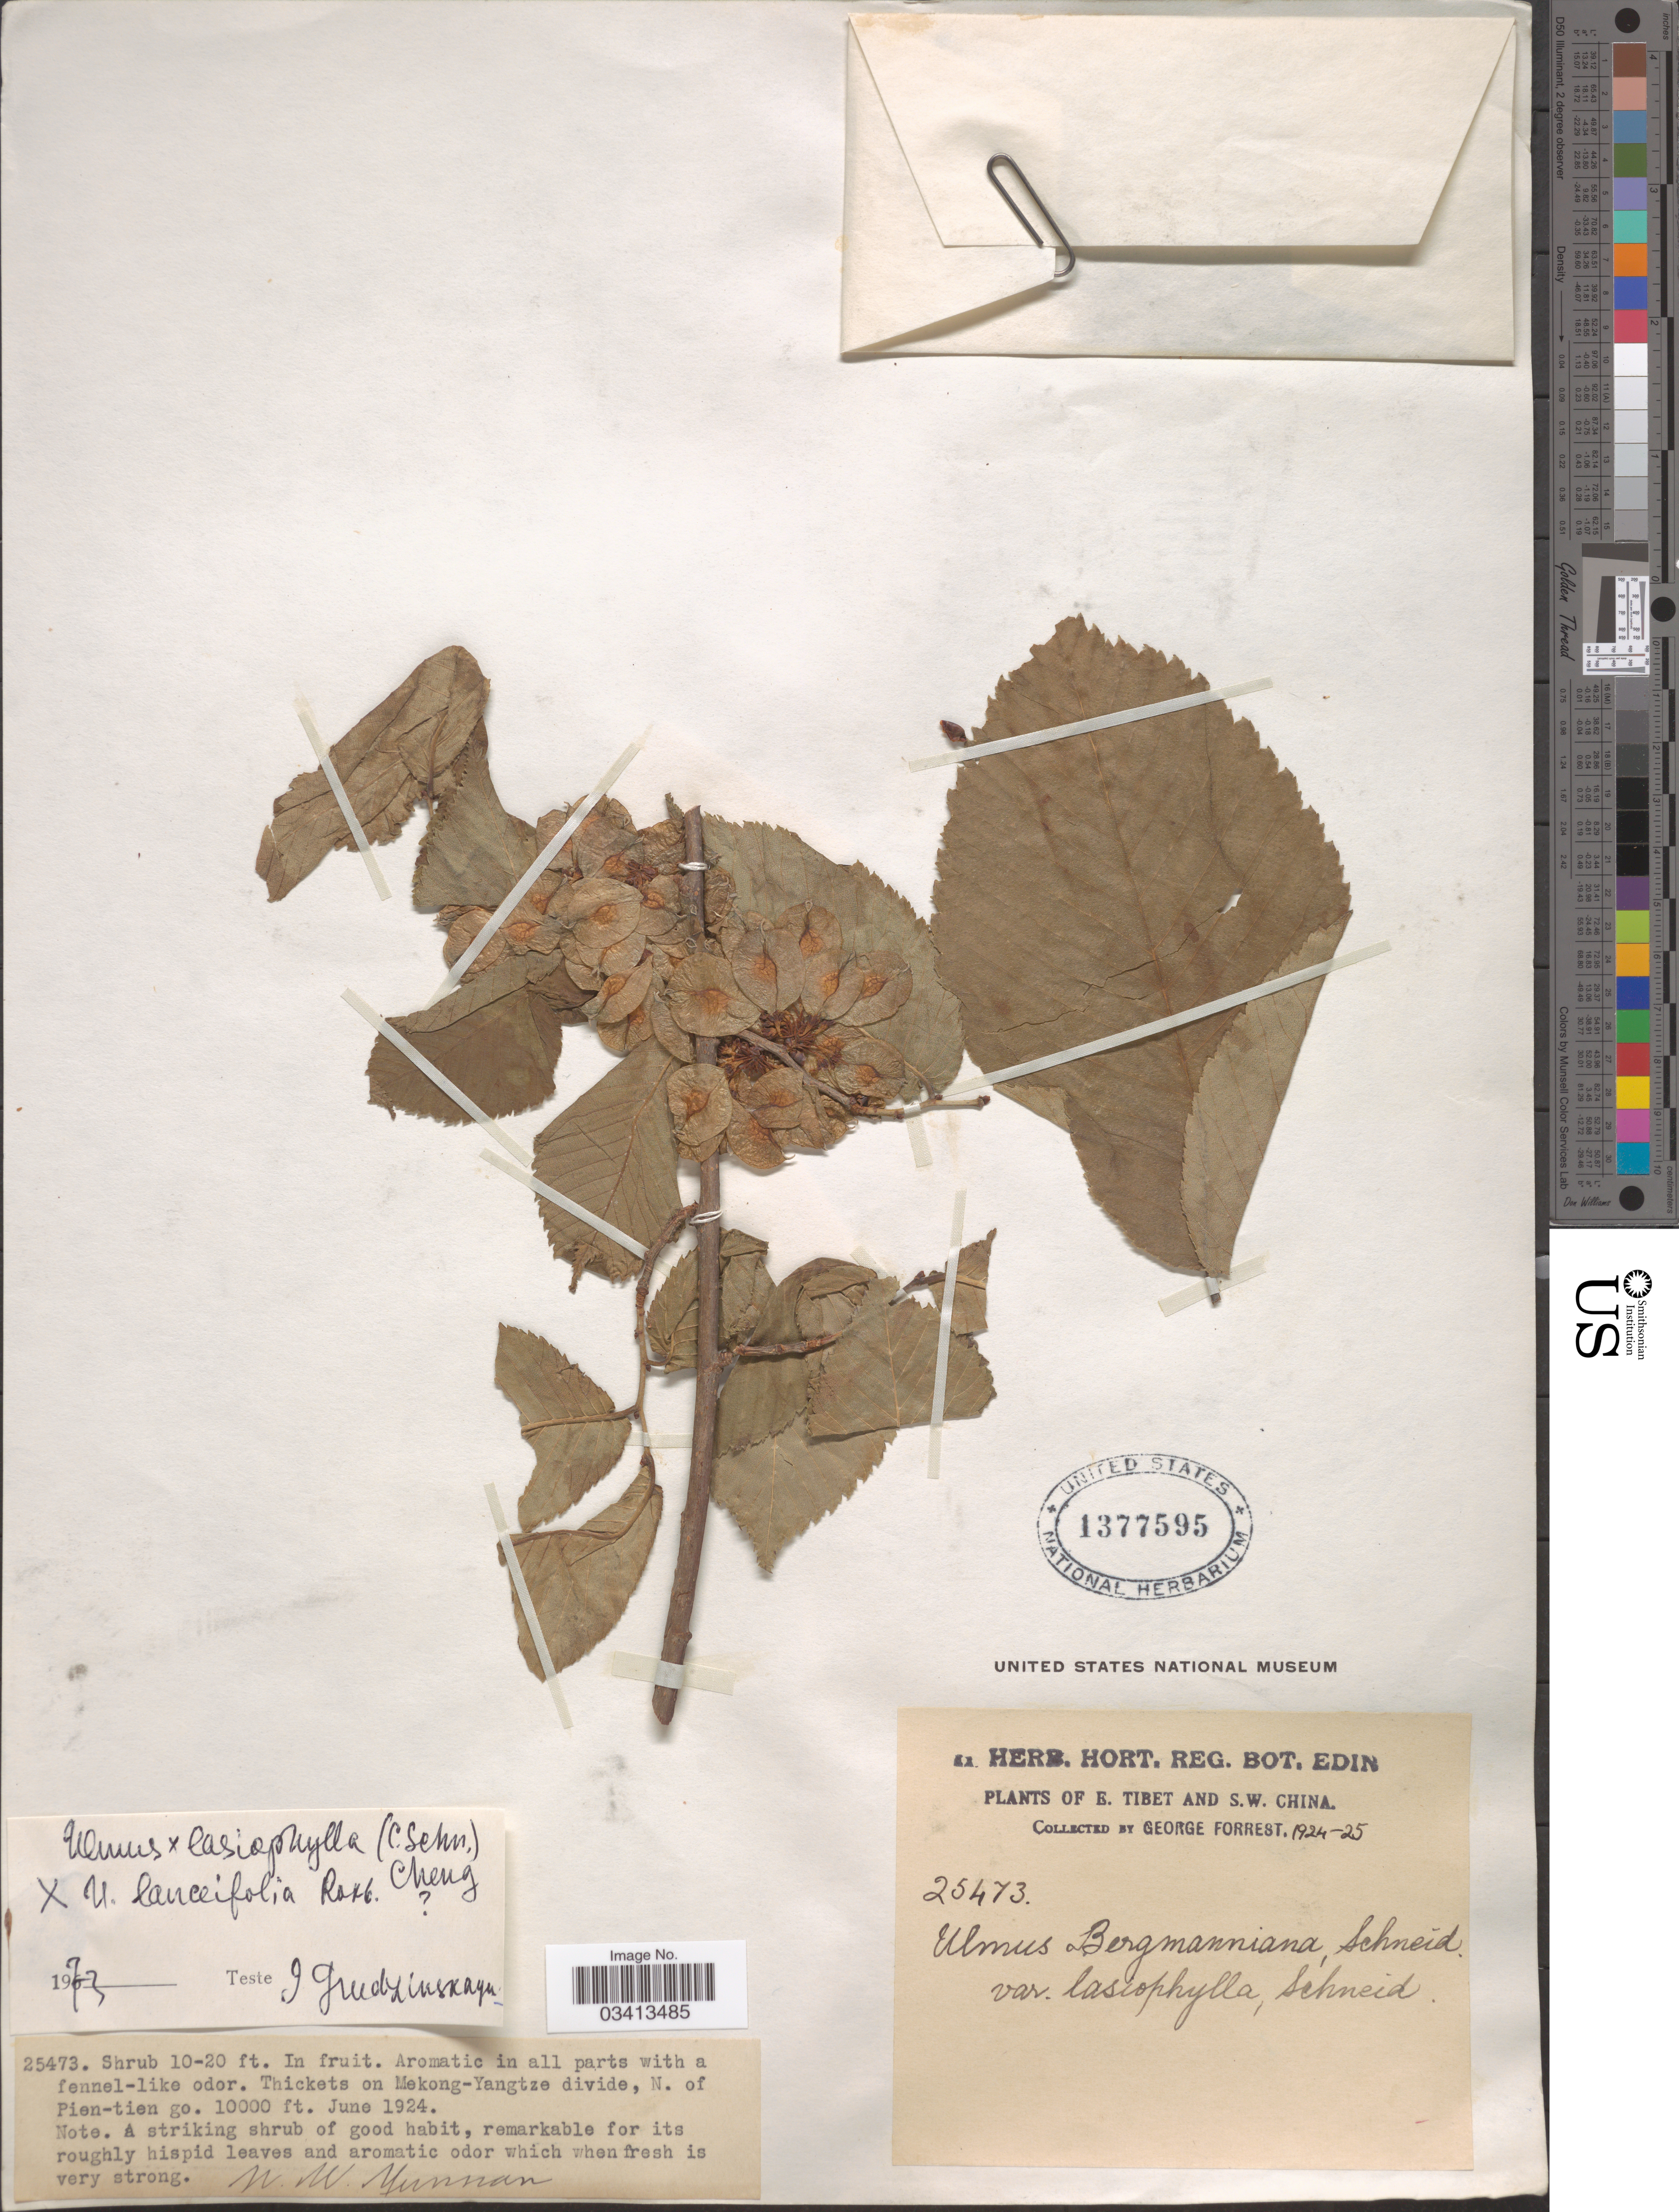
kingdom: Plantae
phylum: Tracheophyta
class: Magnoliopsida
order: Rosales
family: Ulmaceae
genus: Ulmus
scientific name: Ulmus lasiophylla x U. lanceifolia Roxb.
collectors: G. Forrest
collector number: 25473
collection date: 1924-06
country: China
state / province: Yunnan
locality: S. W. China. On Mekong-Yangtze divide, N. of Pien-tien go. N. W. Yunnan.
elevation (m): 3048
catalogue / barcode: US 1377595